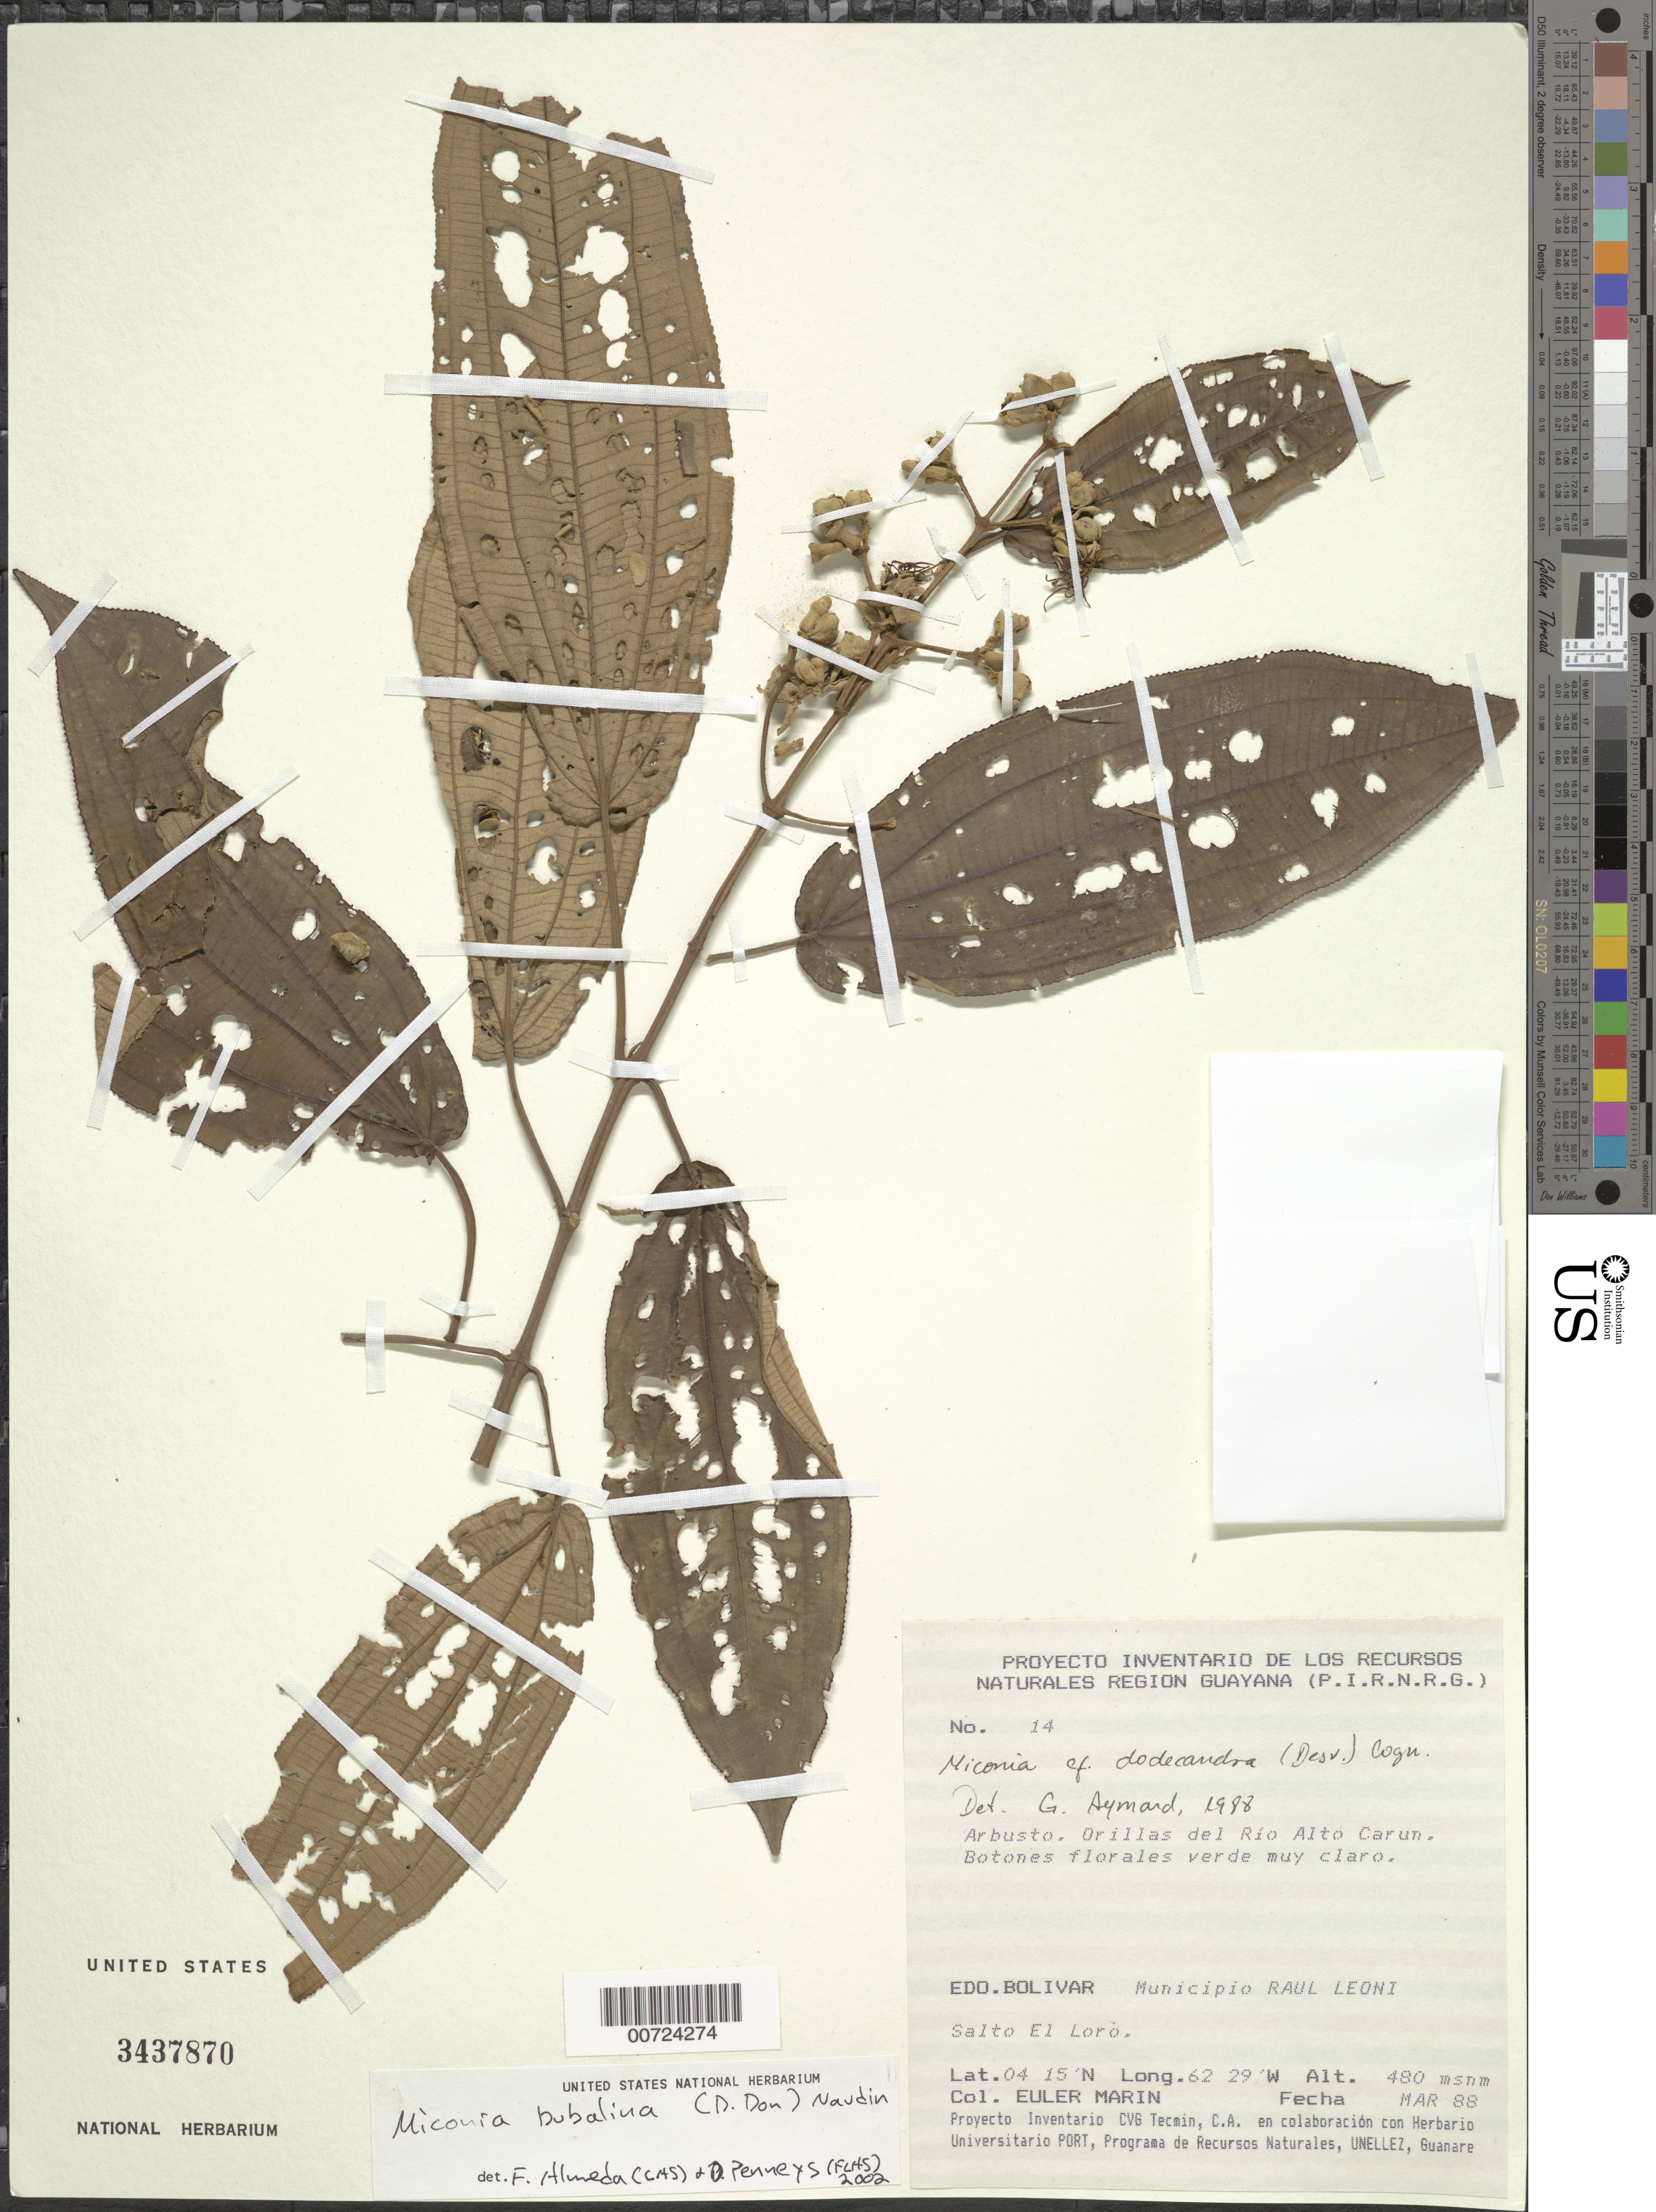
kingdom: Plantae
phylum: Tracheophyta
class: Magnoliopsida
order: Myrtales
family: Melastomataceae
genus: Miconia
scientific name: Miconia bubalina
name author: Naudin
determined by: Almeda, F.; Penneys, D. S.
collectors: E. Marin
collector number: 14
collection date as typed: Mar-88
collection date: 1988-03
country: Venezuela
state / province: Bolívar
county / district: Angostura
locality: Mun. Raúl Leoni [=Angostura], Salto El Loro, along Río Alto Carun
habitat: Riverbanks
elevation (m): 480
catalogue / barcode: US 3437870